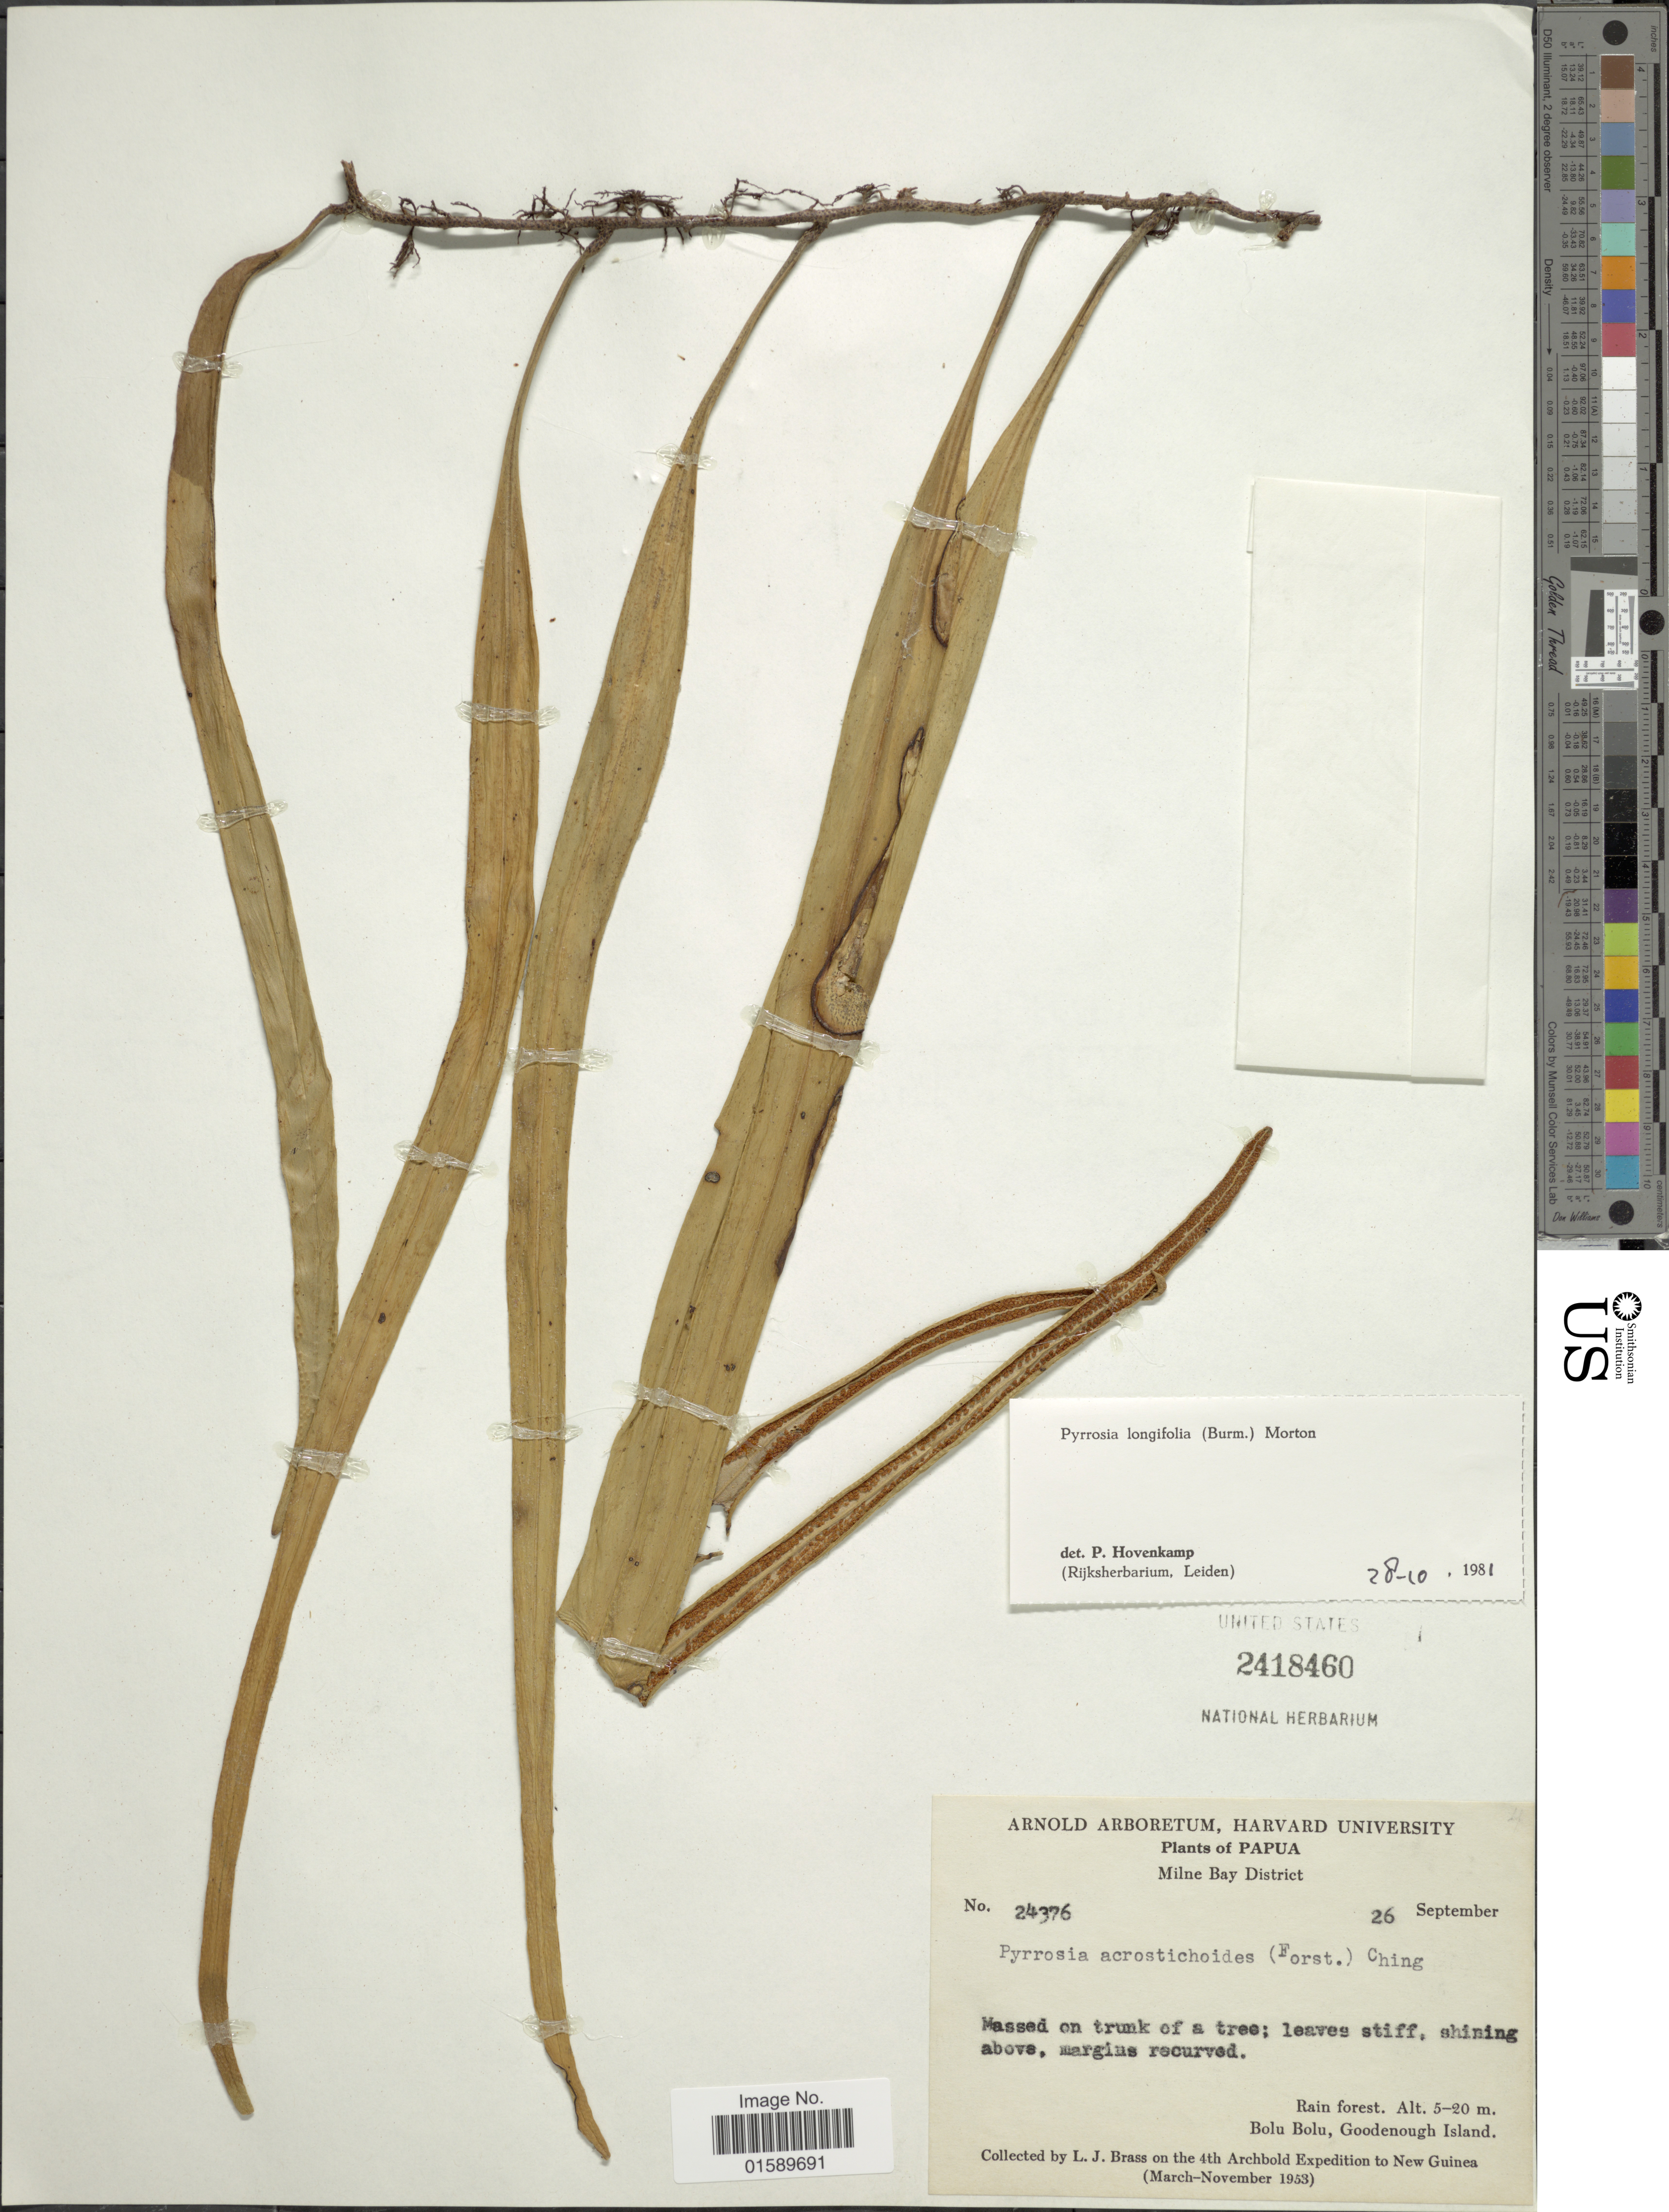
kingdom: Plantae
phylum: Tracheophyta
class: Polypodiopsida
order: Polypodiales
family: Polypodiaceae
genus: Pyrrosia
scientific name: Pyrrosia longifolia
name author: (Burm. f.) C.V. Morton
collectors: L. J. Brass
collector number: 24376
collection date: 1953-09-26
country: Papua New Guinea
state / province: Milne Bay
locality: Papua, Milne Bay District, Bolu Bolu, Goodenough Island.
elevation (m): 5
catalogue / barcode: US 2418460